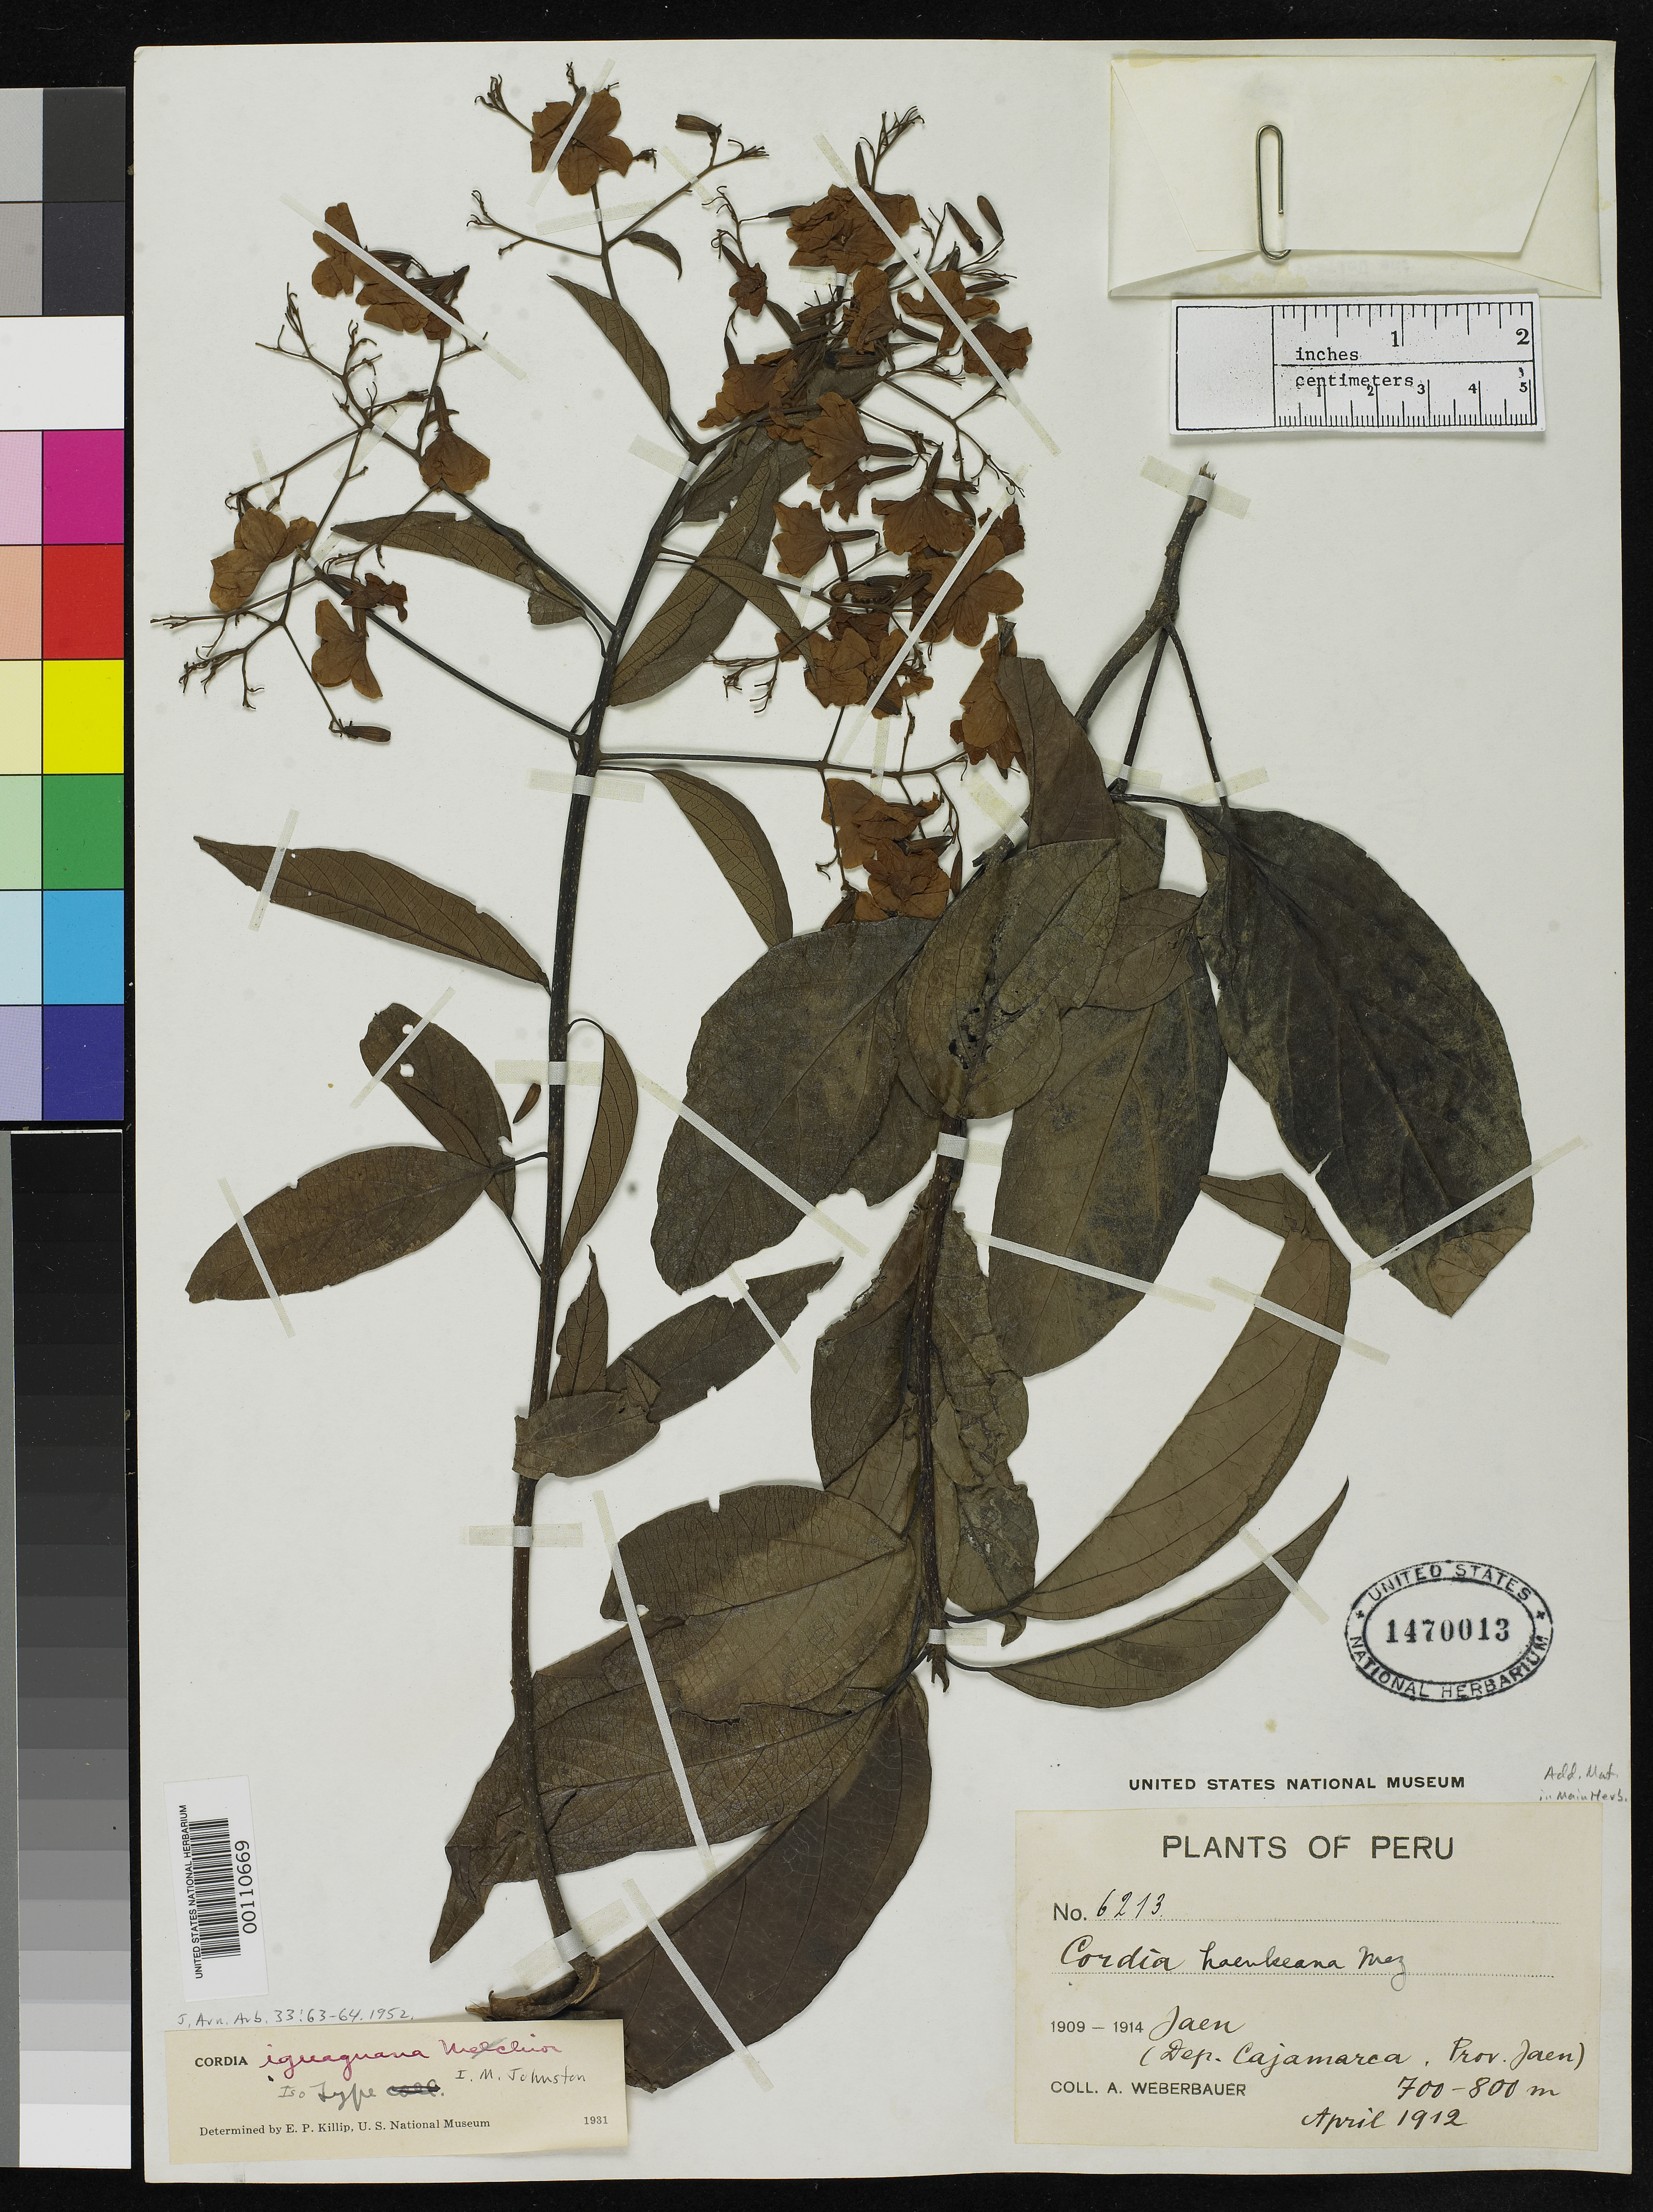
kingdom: Plantae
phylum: Tracheophyta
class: Magnoliopsida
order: Boraginales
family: Cordiaceae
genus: Cordia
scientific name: Cordia iguaguana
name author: I.M. Johnst.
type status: Isotype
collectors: A. Weberbauer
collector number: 6213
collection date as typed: Apr 1912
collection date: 1912-04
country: Peru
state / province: Cajamarca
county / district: Jaén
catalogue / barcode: US 1470013